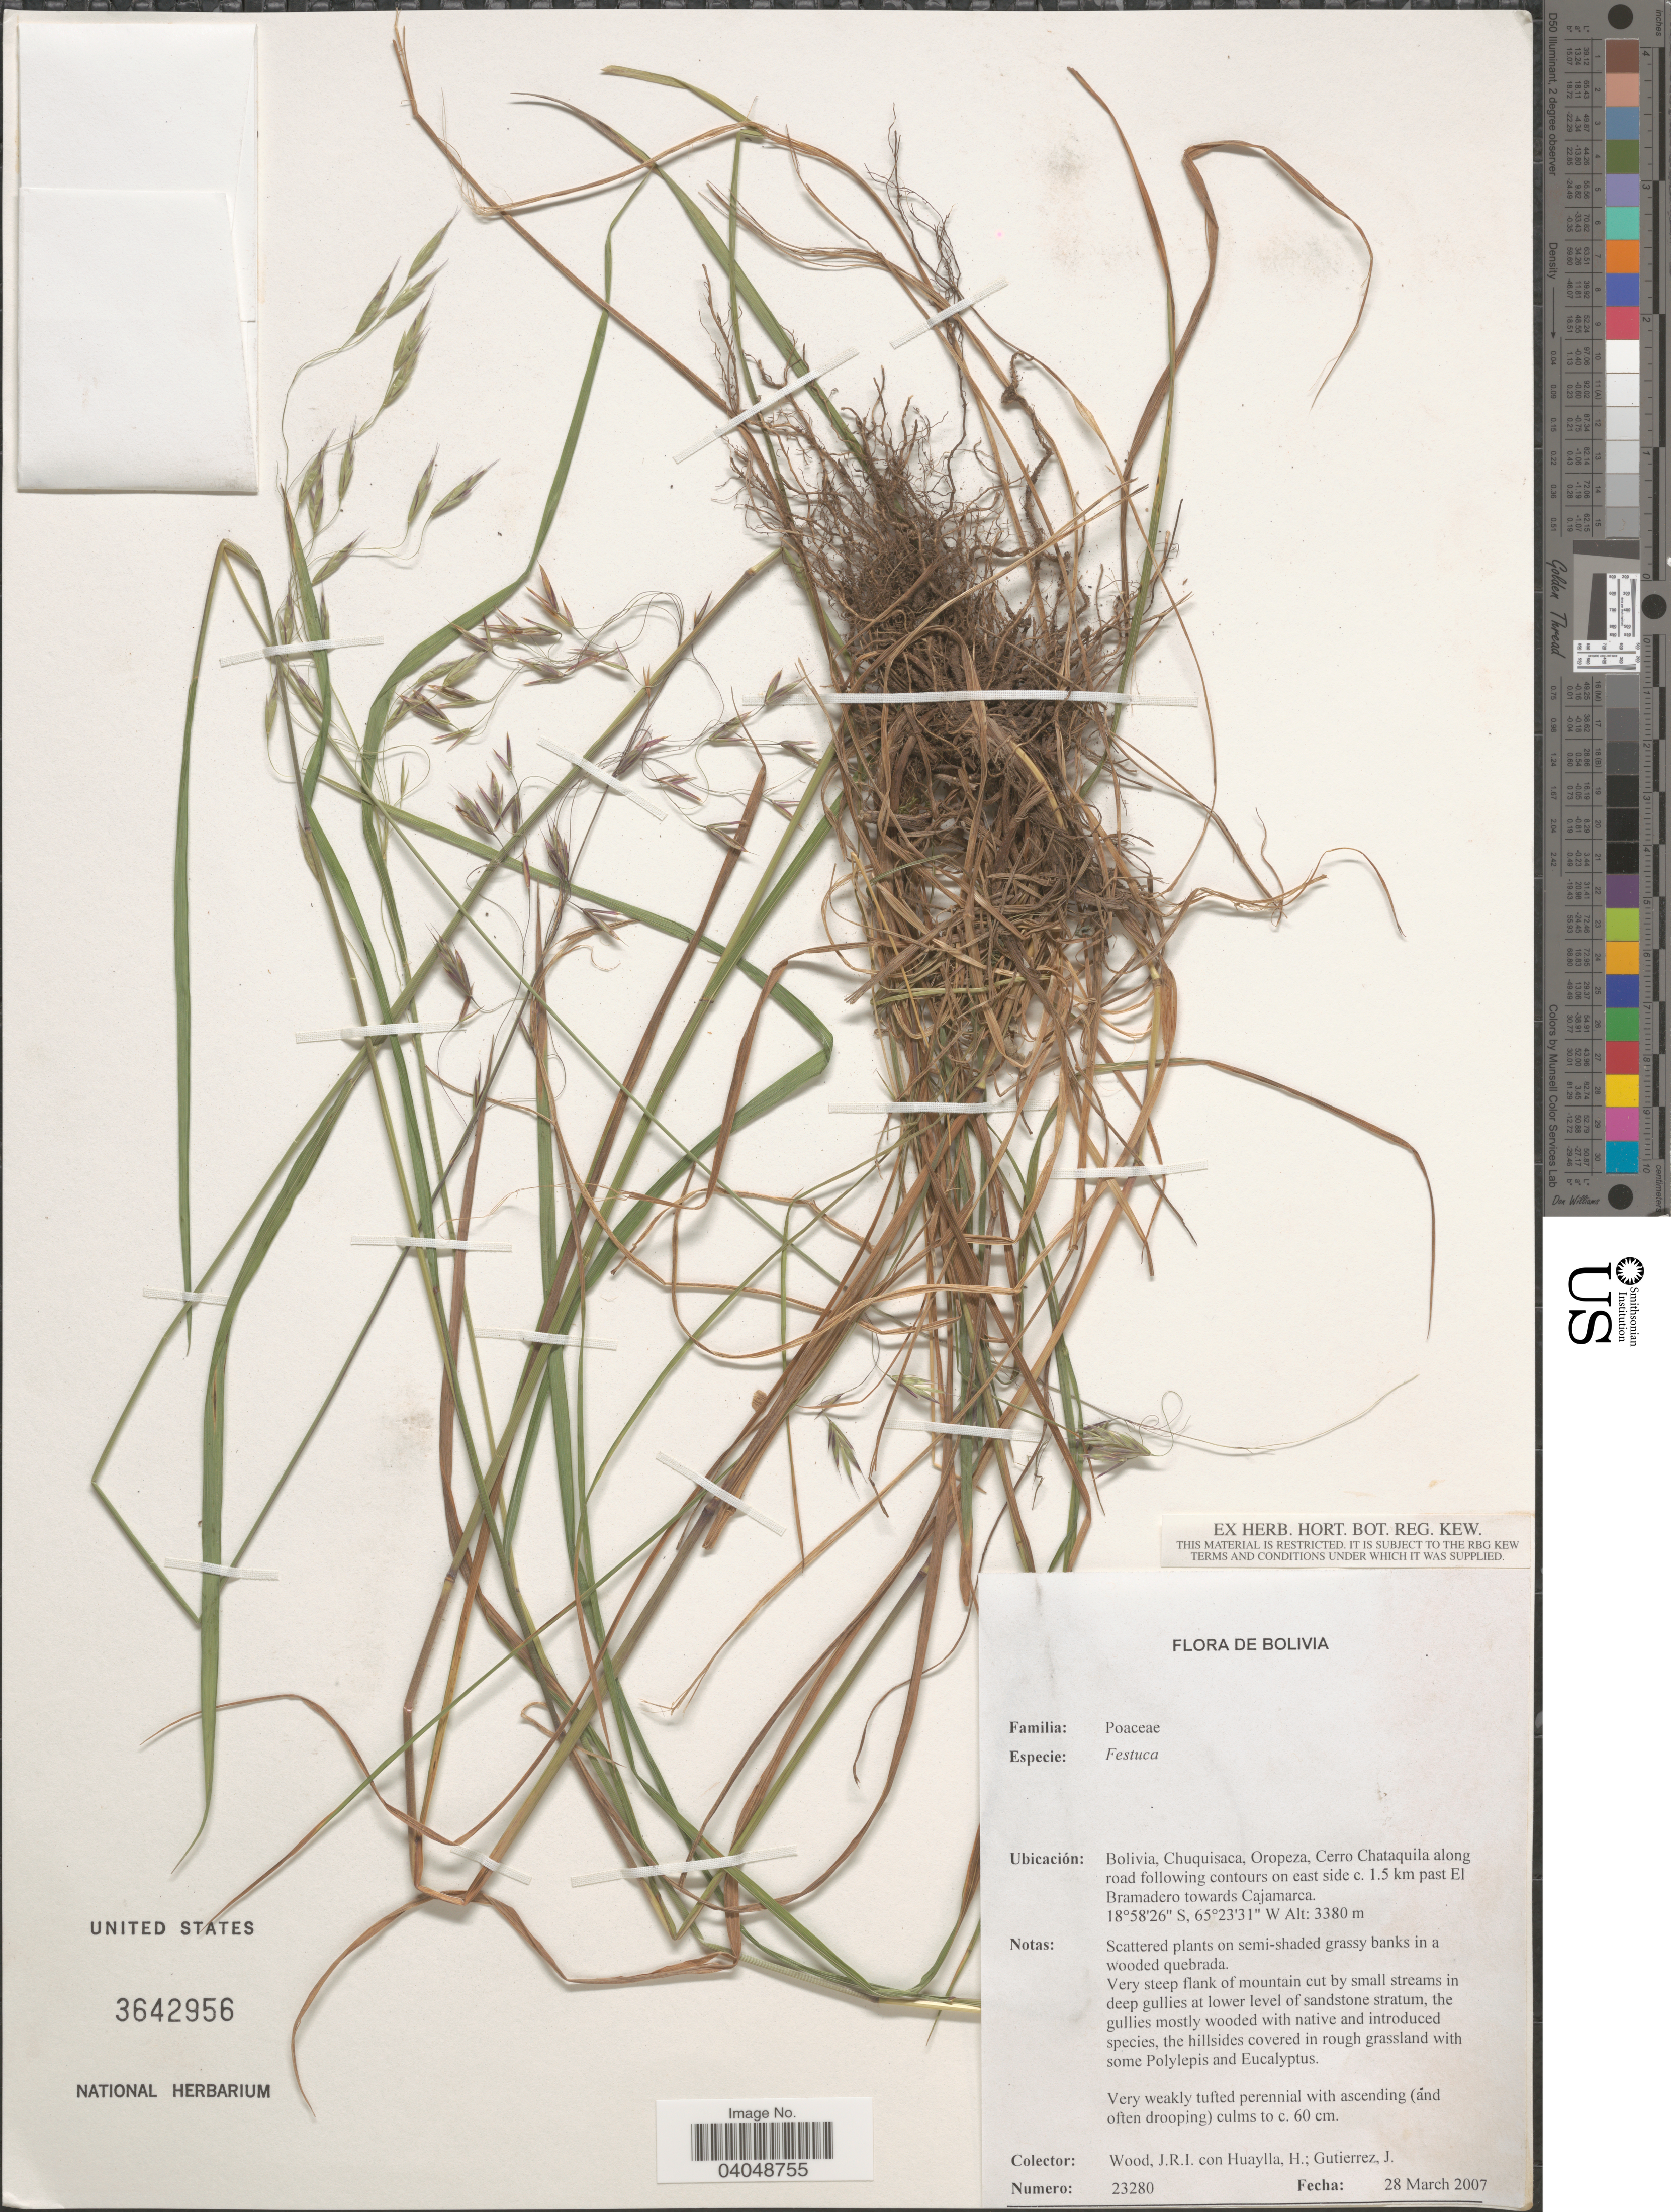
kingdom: Plantae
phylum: Tracheophyta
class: Liliopsida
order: Poales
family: Poaceae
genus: Festuca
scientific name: Festuca sp.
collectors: J. R. I. Wood, L. Huaylla & J. Gutierrez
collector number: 23280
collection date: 2007-03-28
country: Bolivia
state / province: Chuquisaca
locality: Oropeza, Cerro Chataquila along road following contours on east side c. 1.5 km pas El Bramadero towards Cajamarca.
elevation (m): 3380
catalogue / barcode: US 3642956